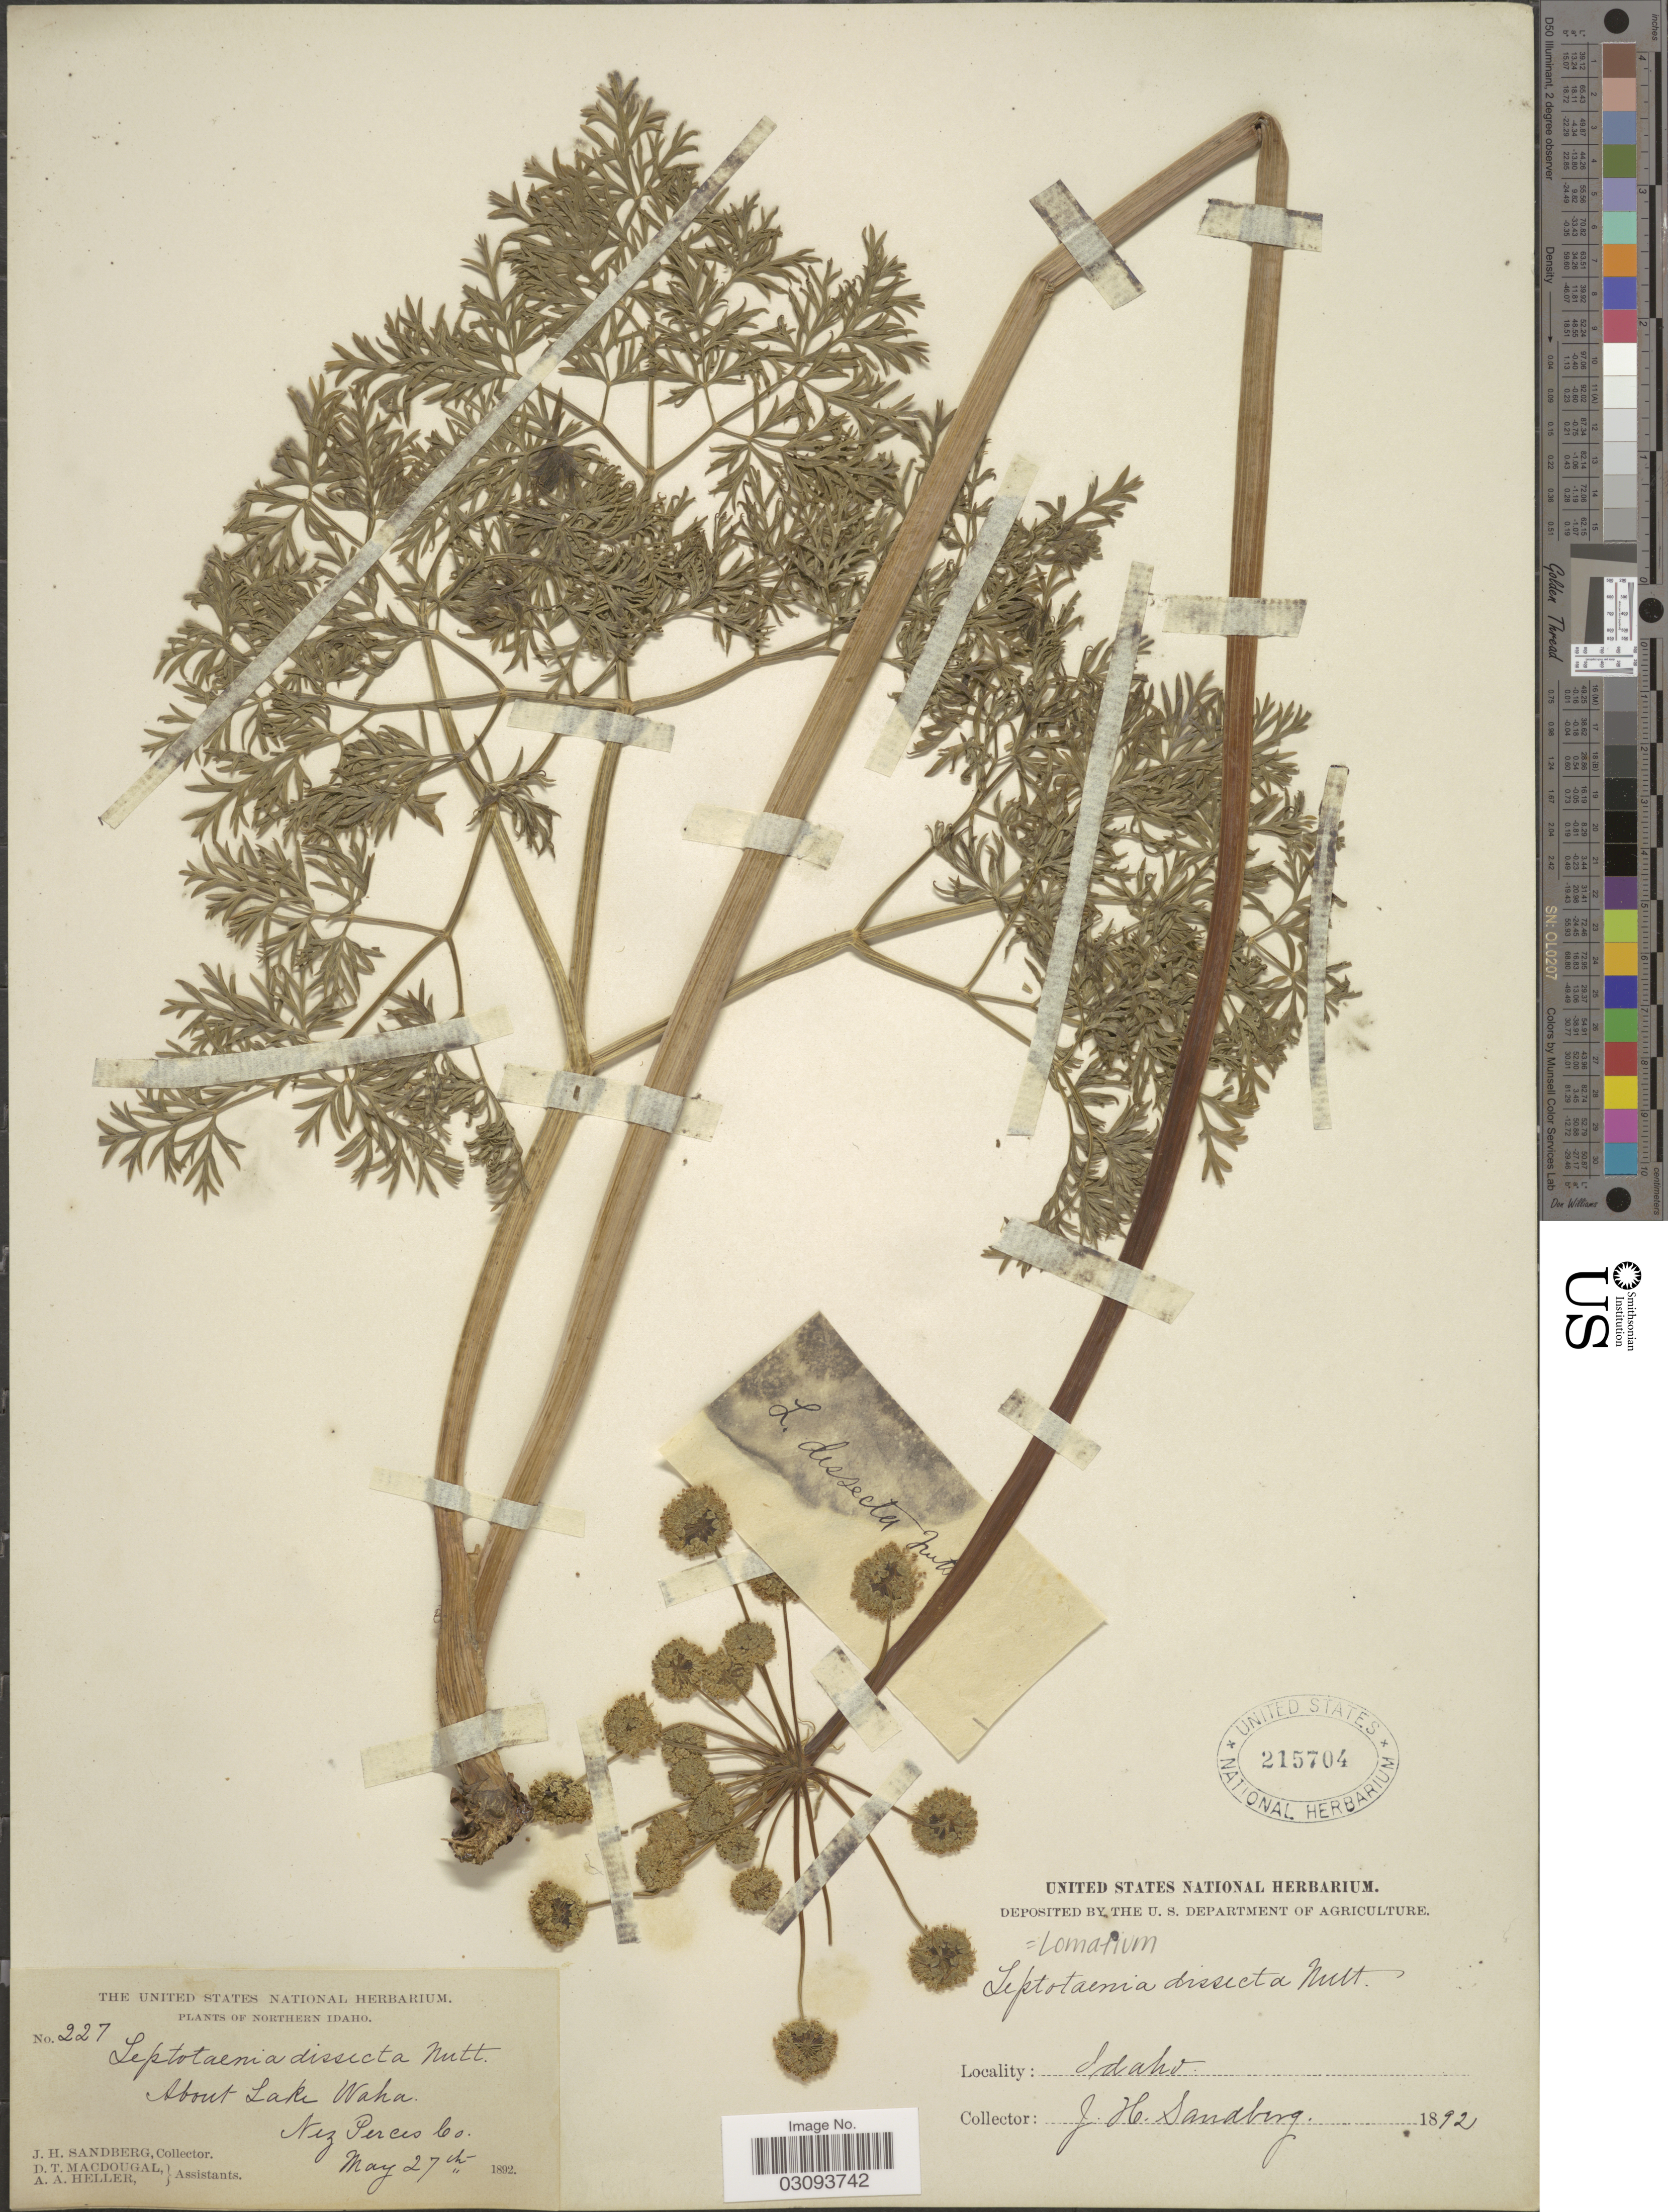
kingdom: Plantae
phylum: Tracheophyta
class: Magnoliopsida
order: Apiales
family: Apiaceae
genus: Lomatium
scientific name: Lomatium dissectum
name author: (Nutt.) Mathias & Constance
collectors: J. H. Sandberg, D. T. MacDougal & A. A. Heller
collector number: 227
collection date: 1892-05-27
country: United States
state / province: Idaho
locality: Northern Idaho. About Lake Waha. Nez Perces Co.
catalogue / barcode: US 215704